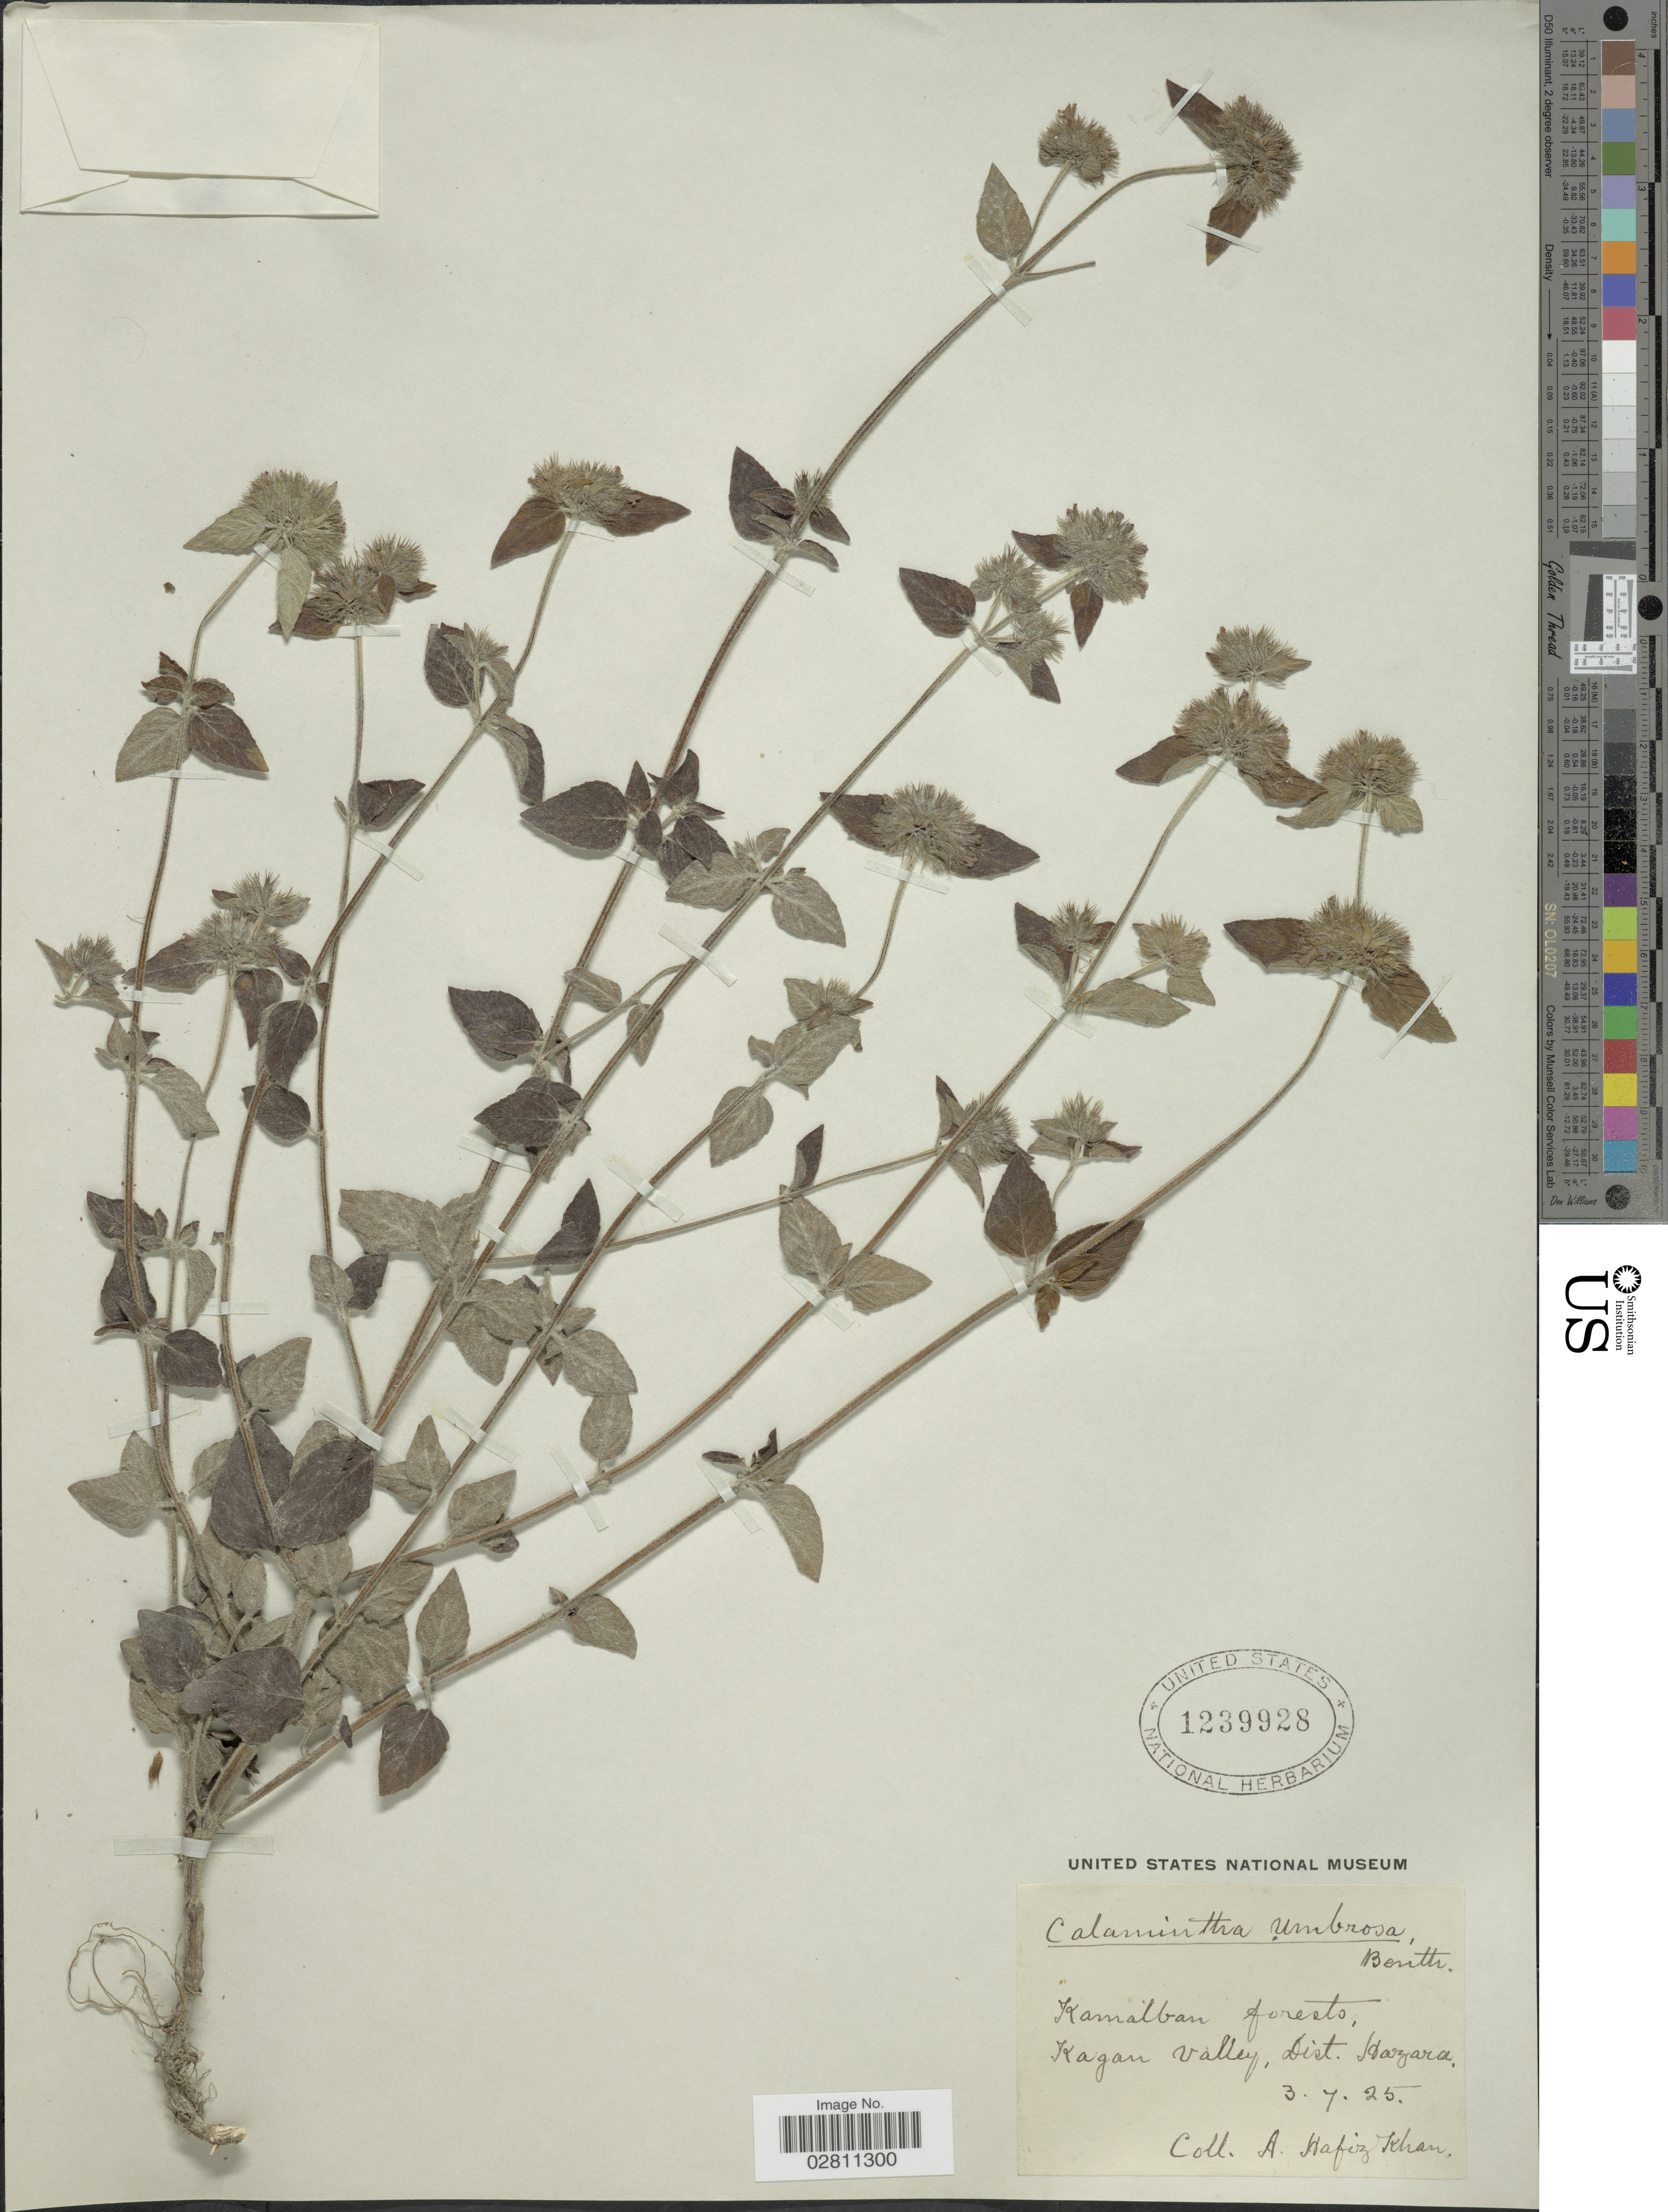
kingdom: Plantae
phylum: Tracheophyta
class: Magnoliopsida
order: Lamiales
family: Lamiaceae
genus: Clinopodium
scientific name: Clinopodium umbrosum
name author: (M. Bieb.) C. Koch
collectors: A. Hafiz-Khan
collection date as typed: Transcribed d/m/y: 3/7/25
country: Pakistan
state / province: Khyber Pakhtunkhwa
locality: Kamalban forests, Kagan Valley, Dist. Hazara.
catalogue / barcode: US 1239928